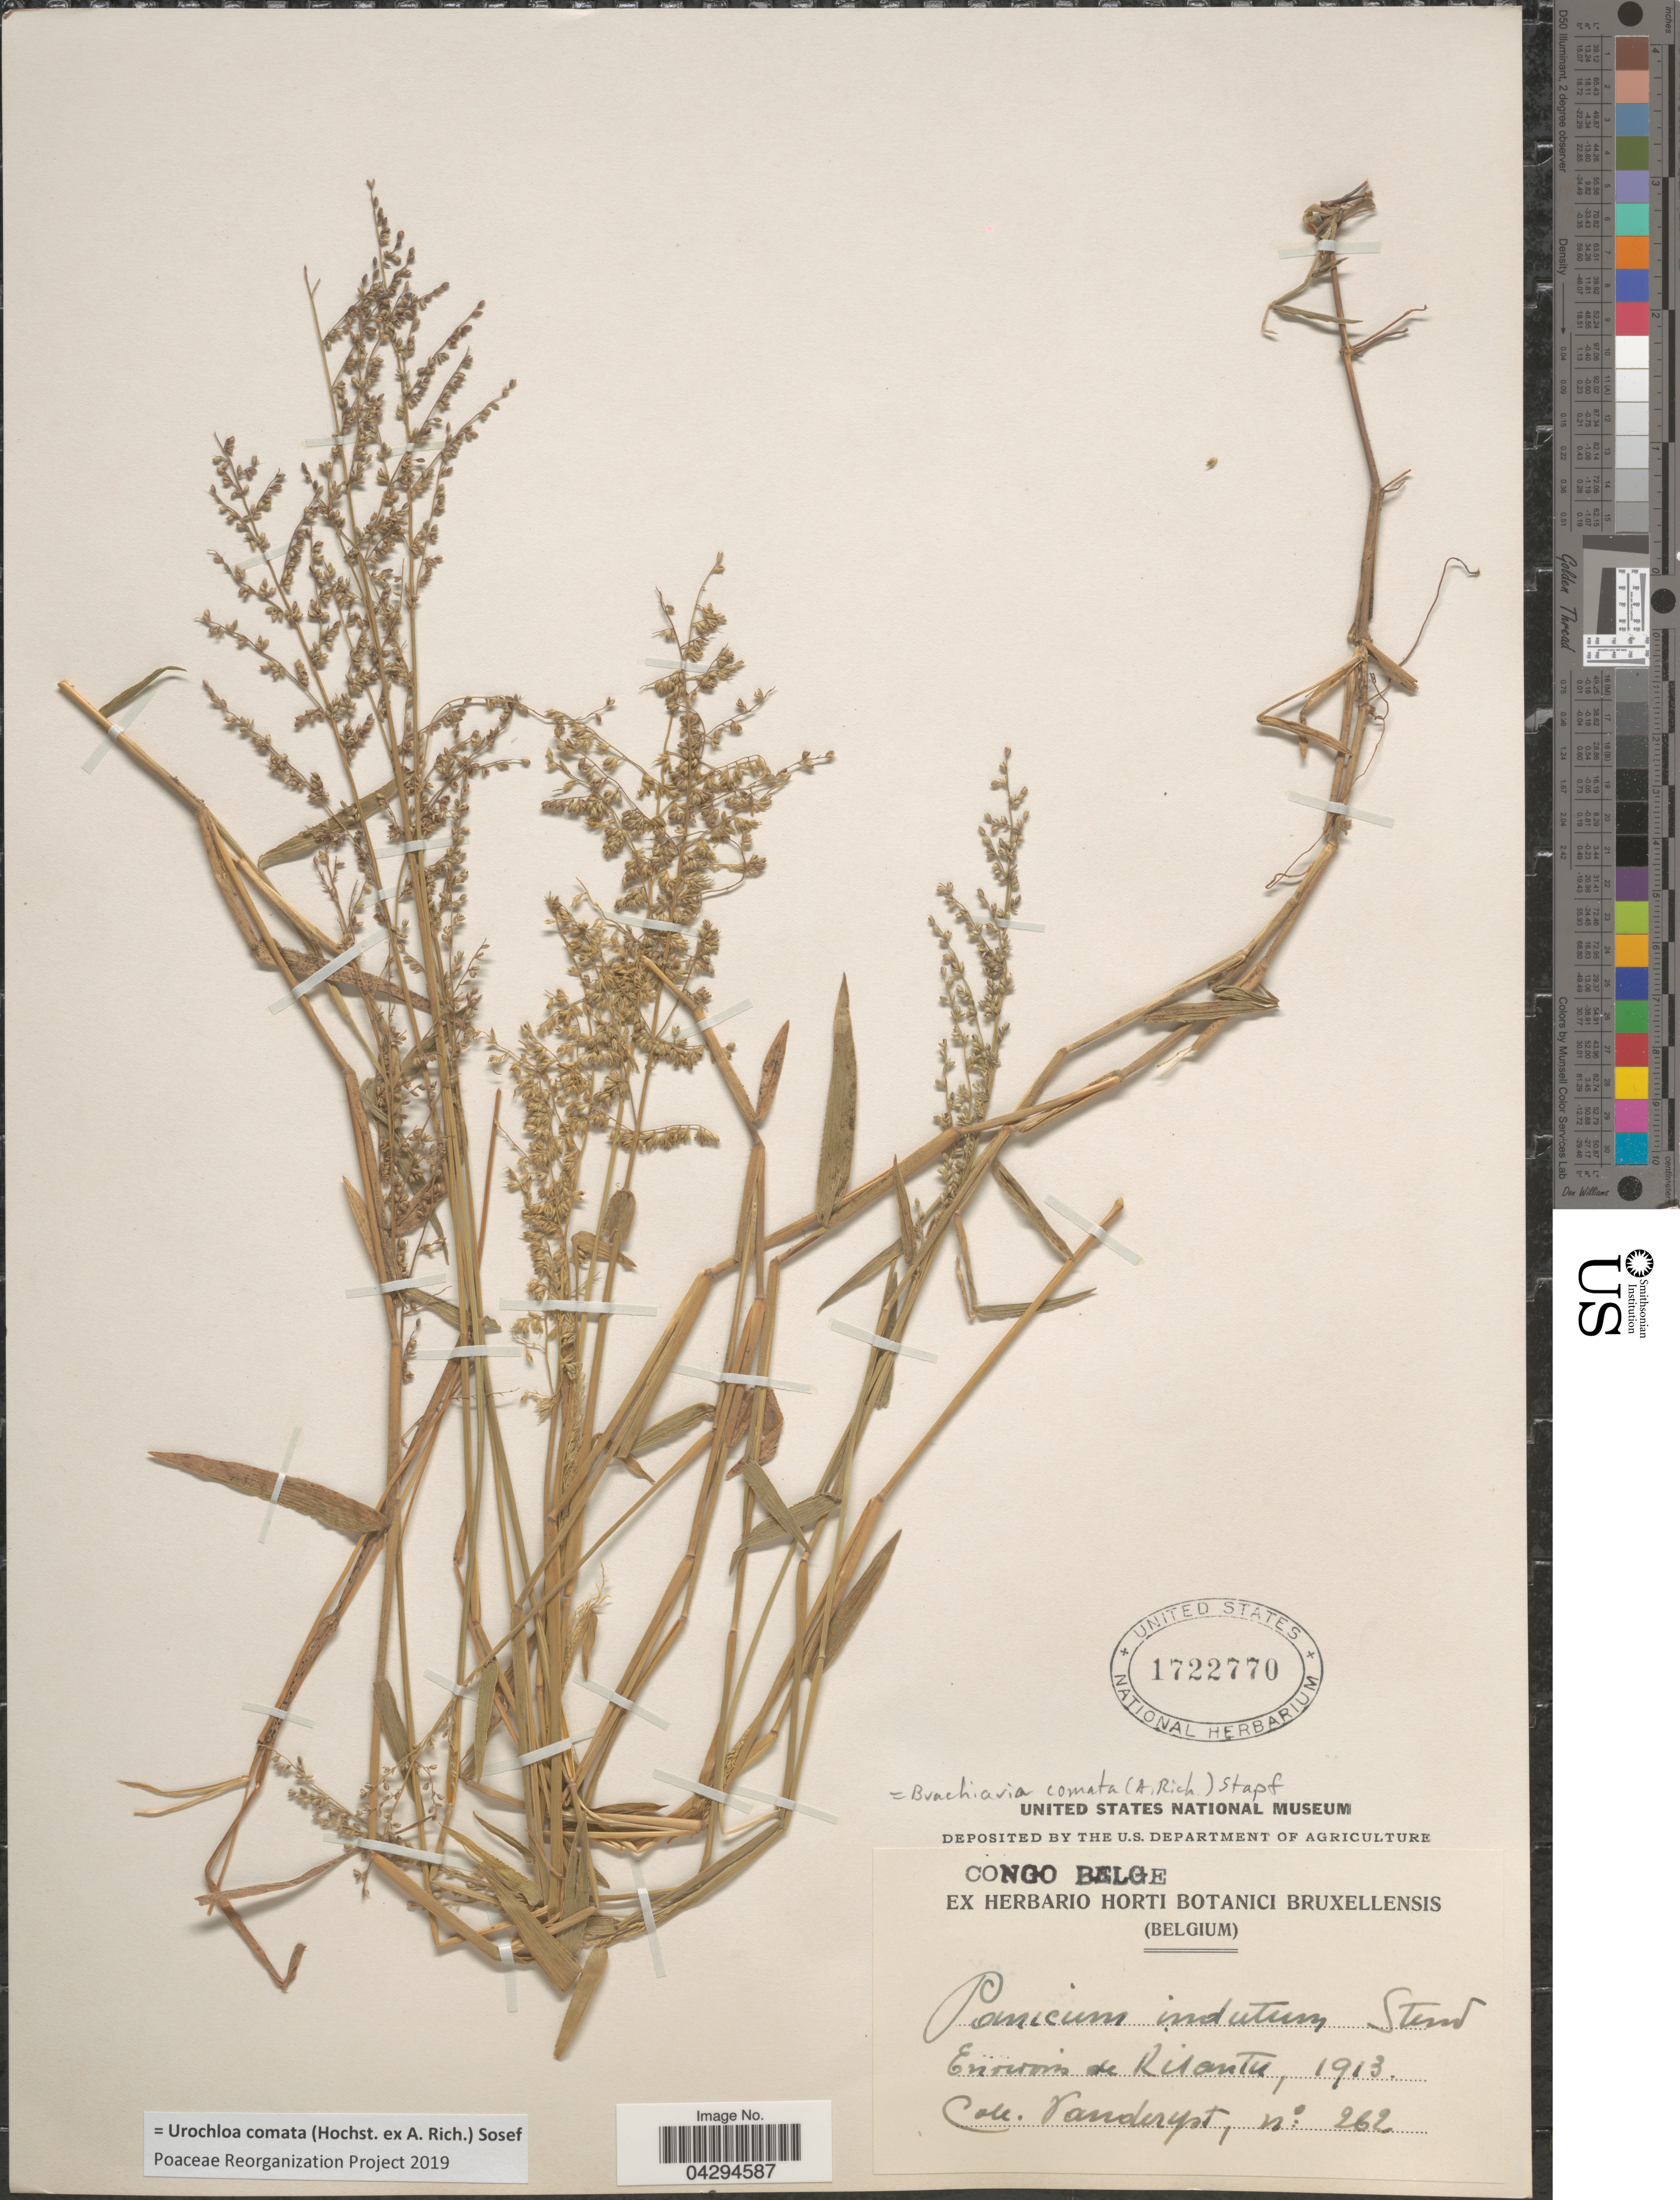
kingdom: Plantae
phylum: Tracheophyta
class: Liliopsida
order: Poales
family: Poaceae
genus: Urochloa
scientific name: Urochloa comata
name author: (Hochst. ex A. Rich.) Sosef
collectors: Vanderyst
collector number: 262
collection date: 1913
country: Congo, Democratic Republic of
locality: Congo Belge. Environs de Kisantu.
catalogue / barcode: US 1722770